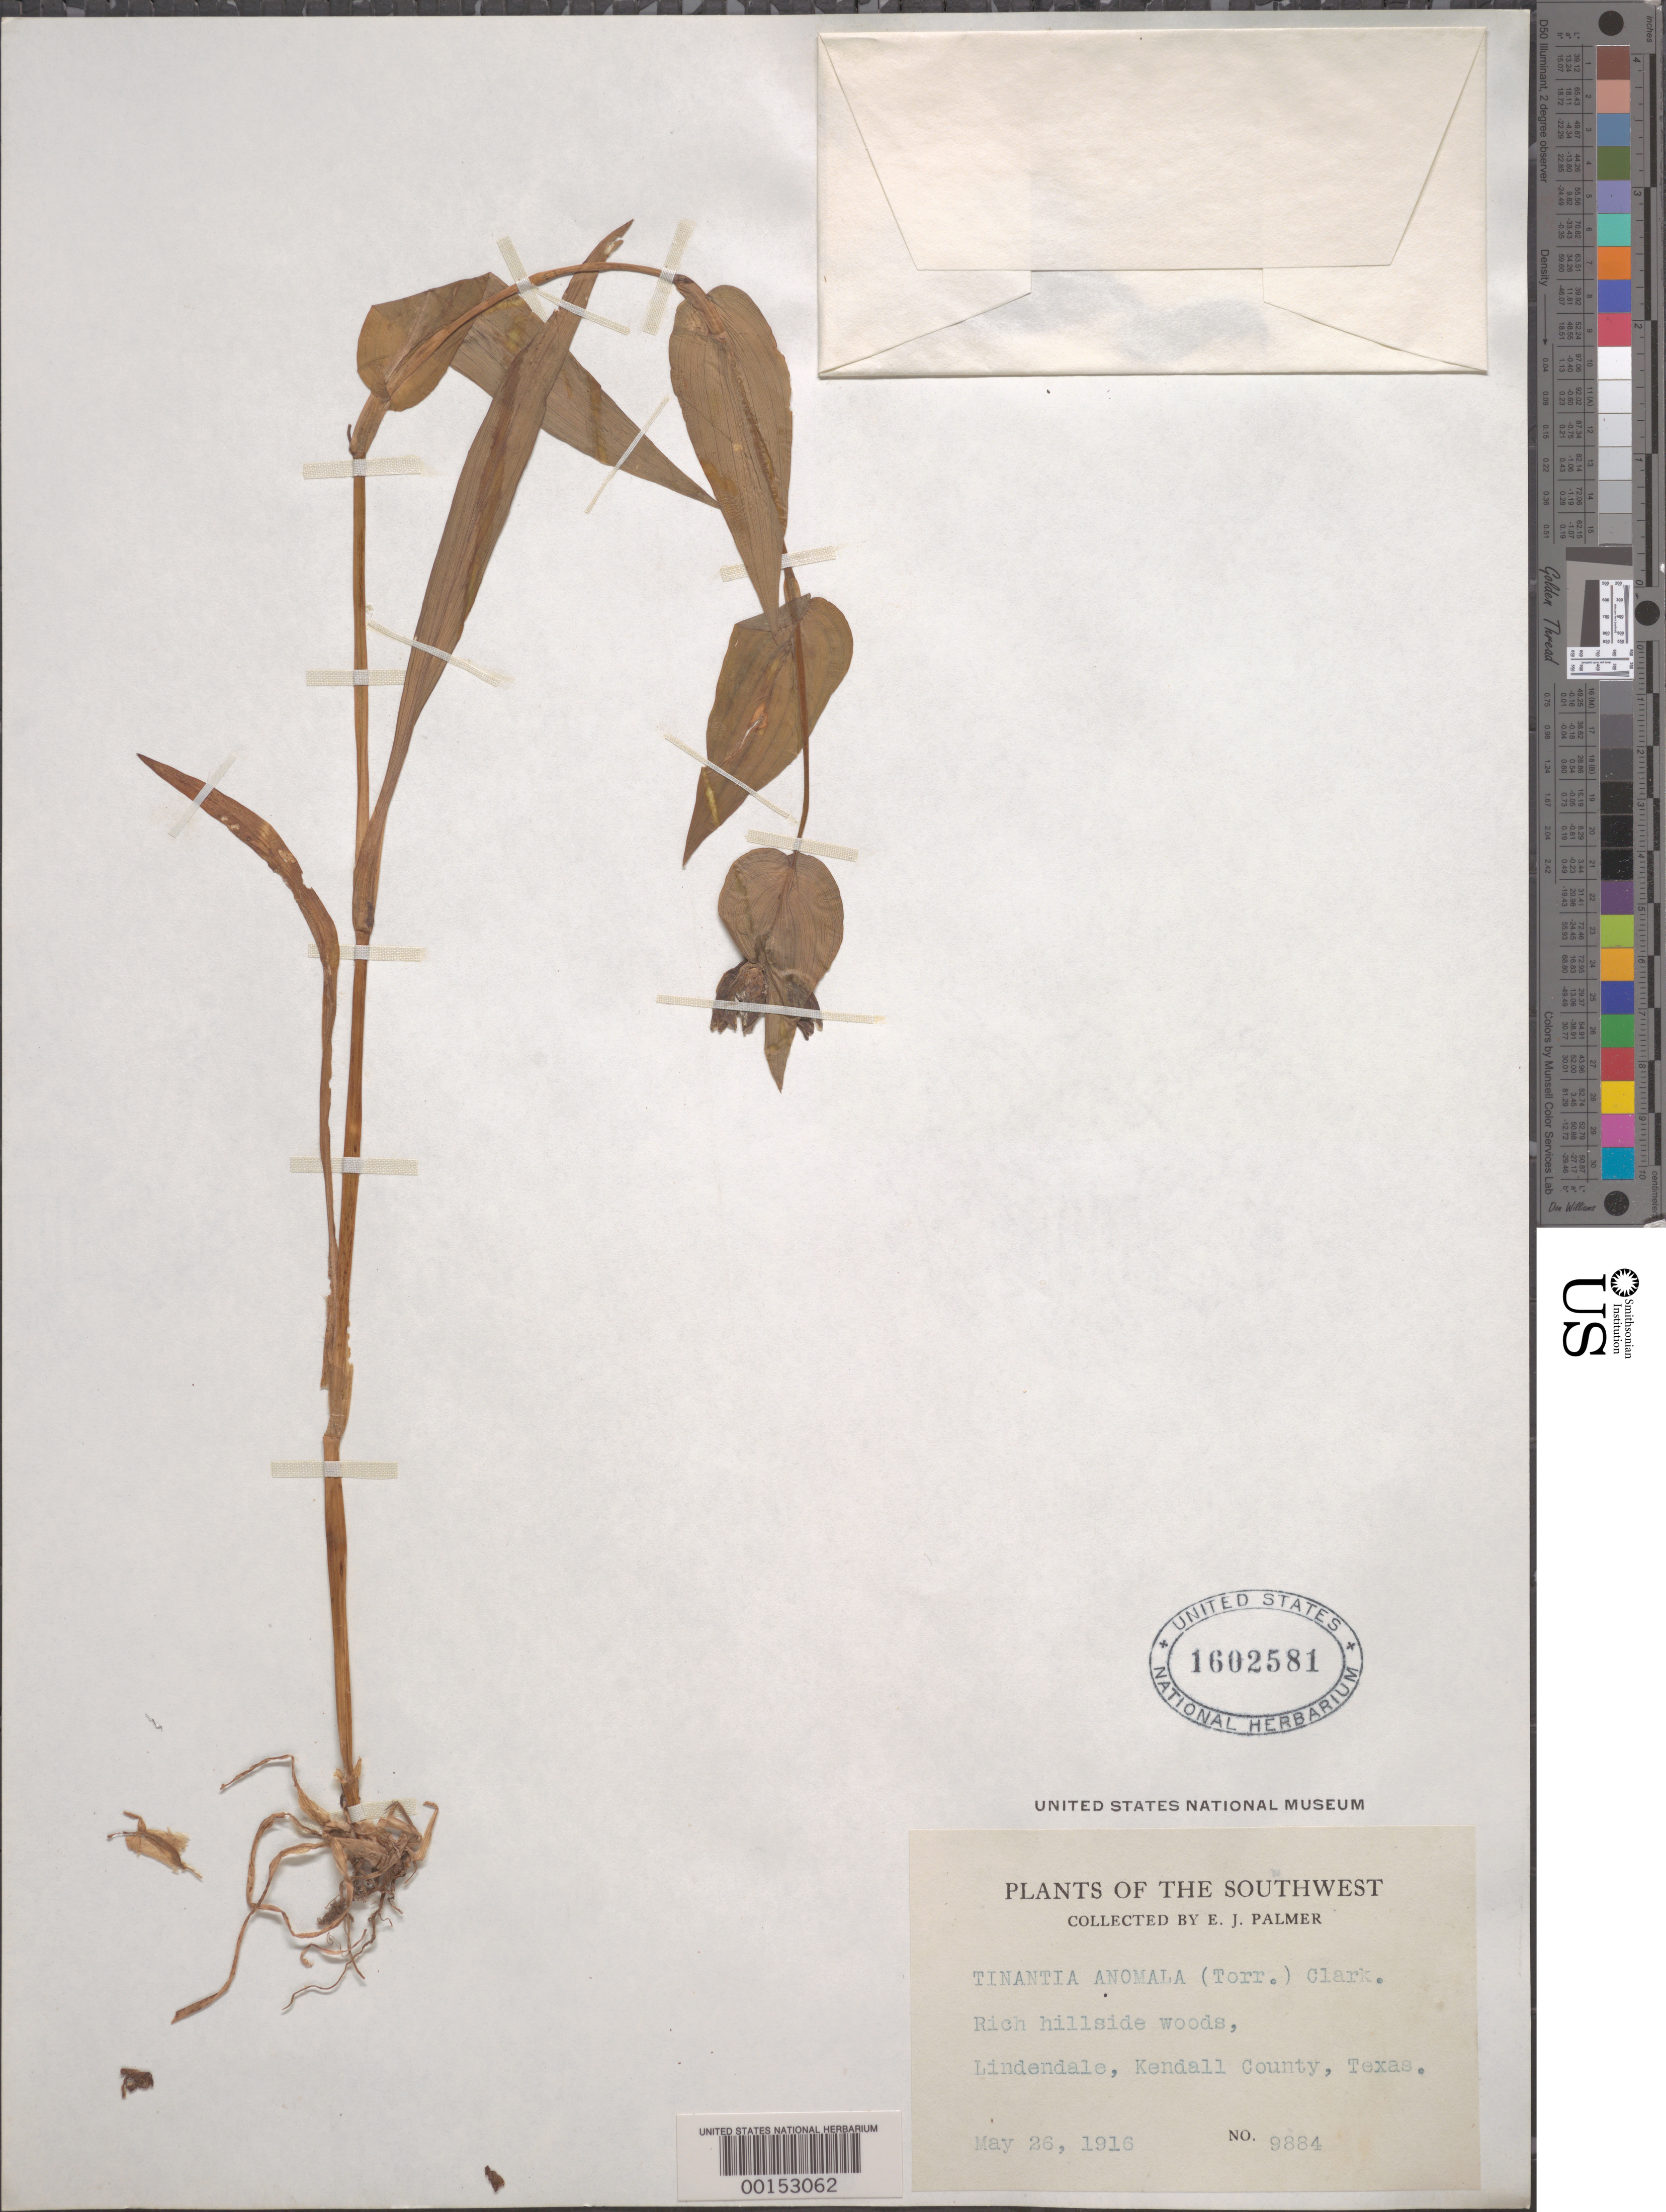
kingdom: Plantae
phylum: Tracheophyta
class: Liliopsida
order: Commelinales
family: Commelinaceae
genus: Tinantia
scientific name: Tinantia anomala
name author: (Torr.) C.B. Clarke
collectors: E. J. Palmer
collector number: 9884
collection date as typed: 26 May 1916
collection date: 1916-05-26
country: United States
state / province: Texas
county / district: Kendall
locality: Lindendale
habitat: Rich hillside woods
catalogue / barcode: US 1602581